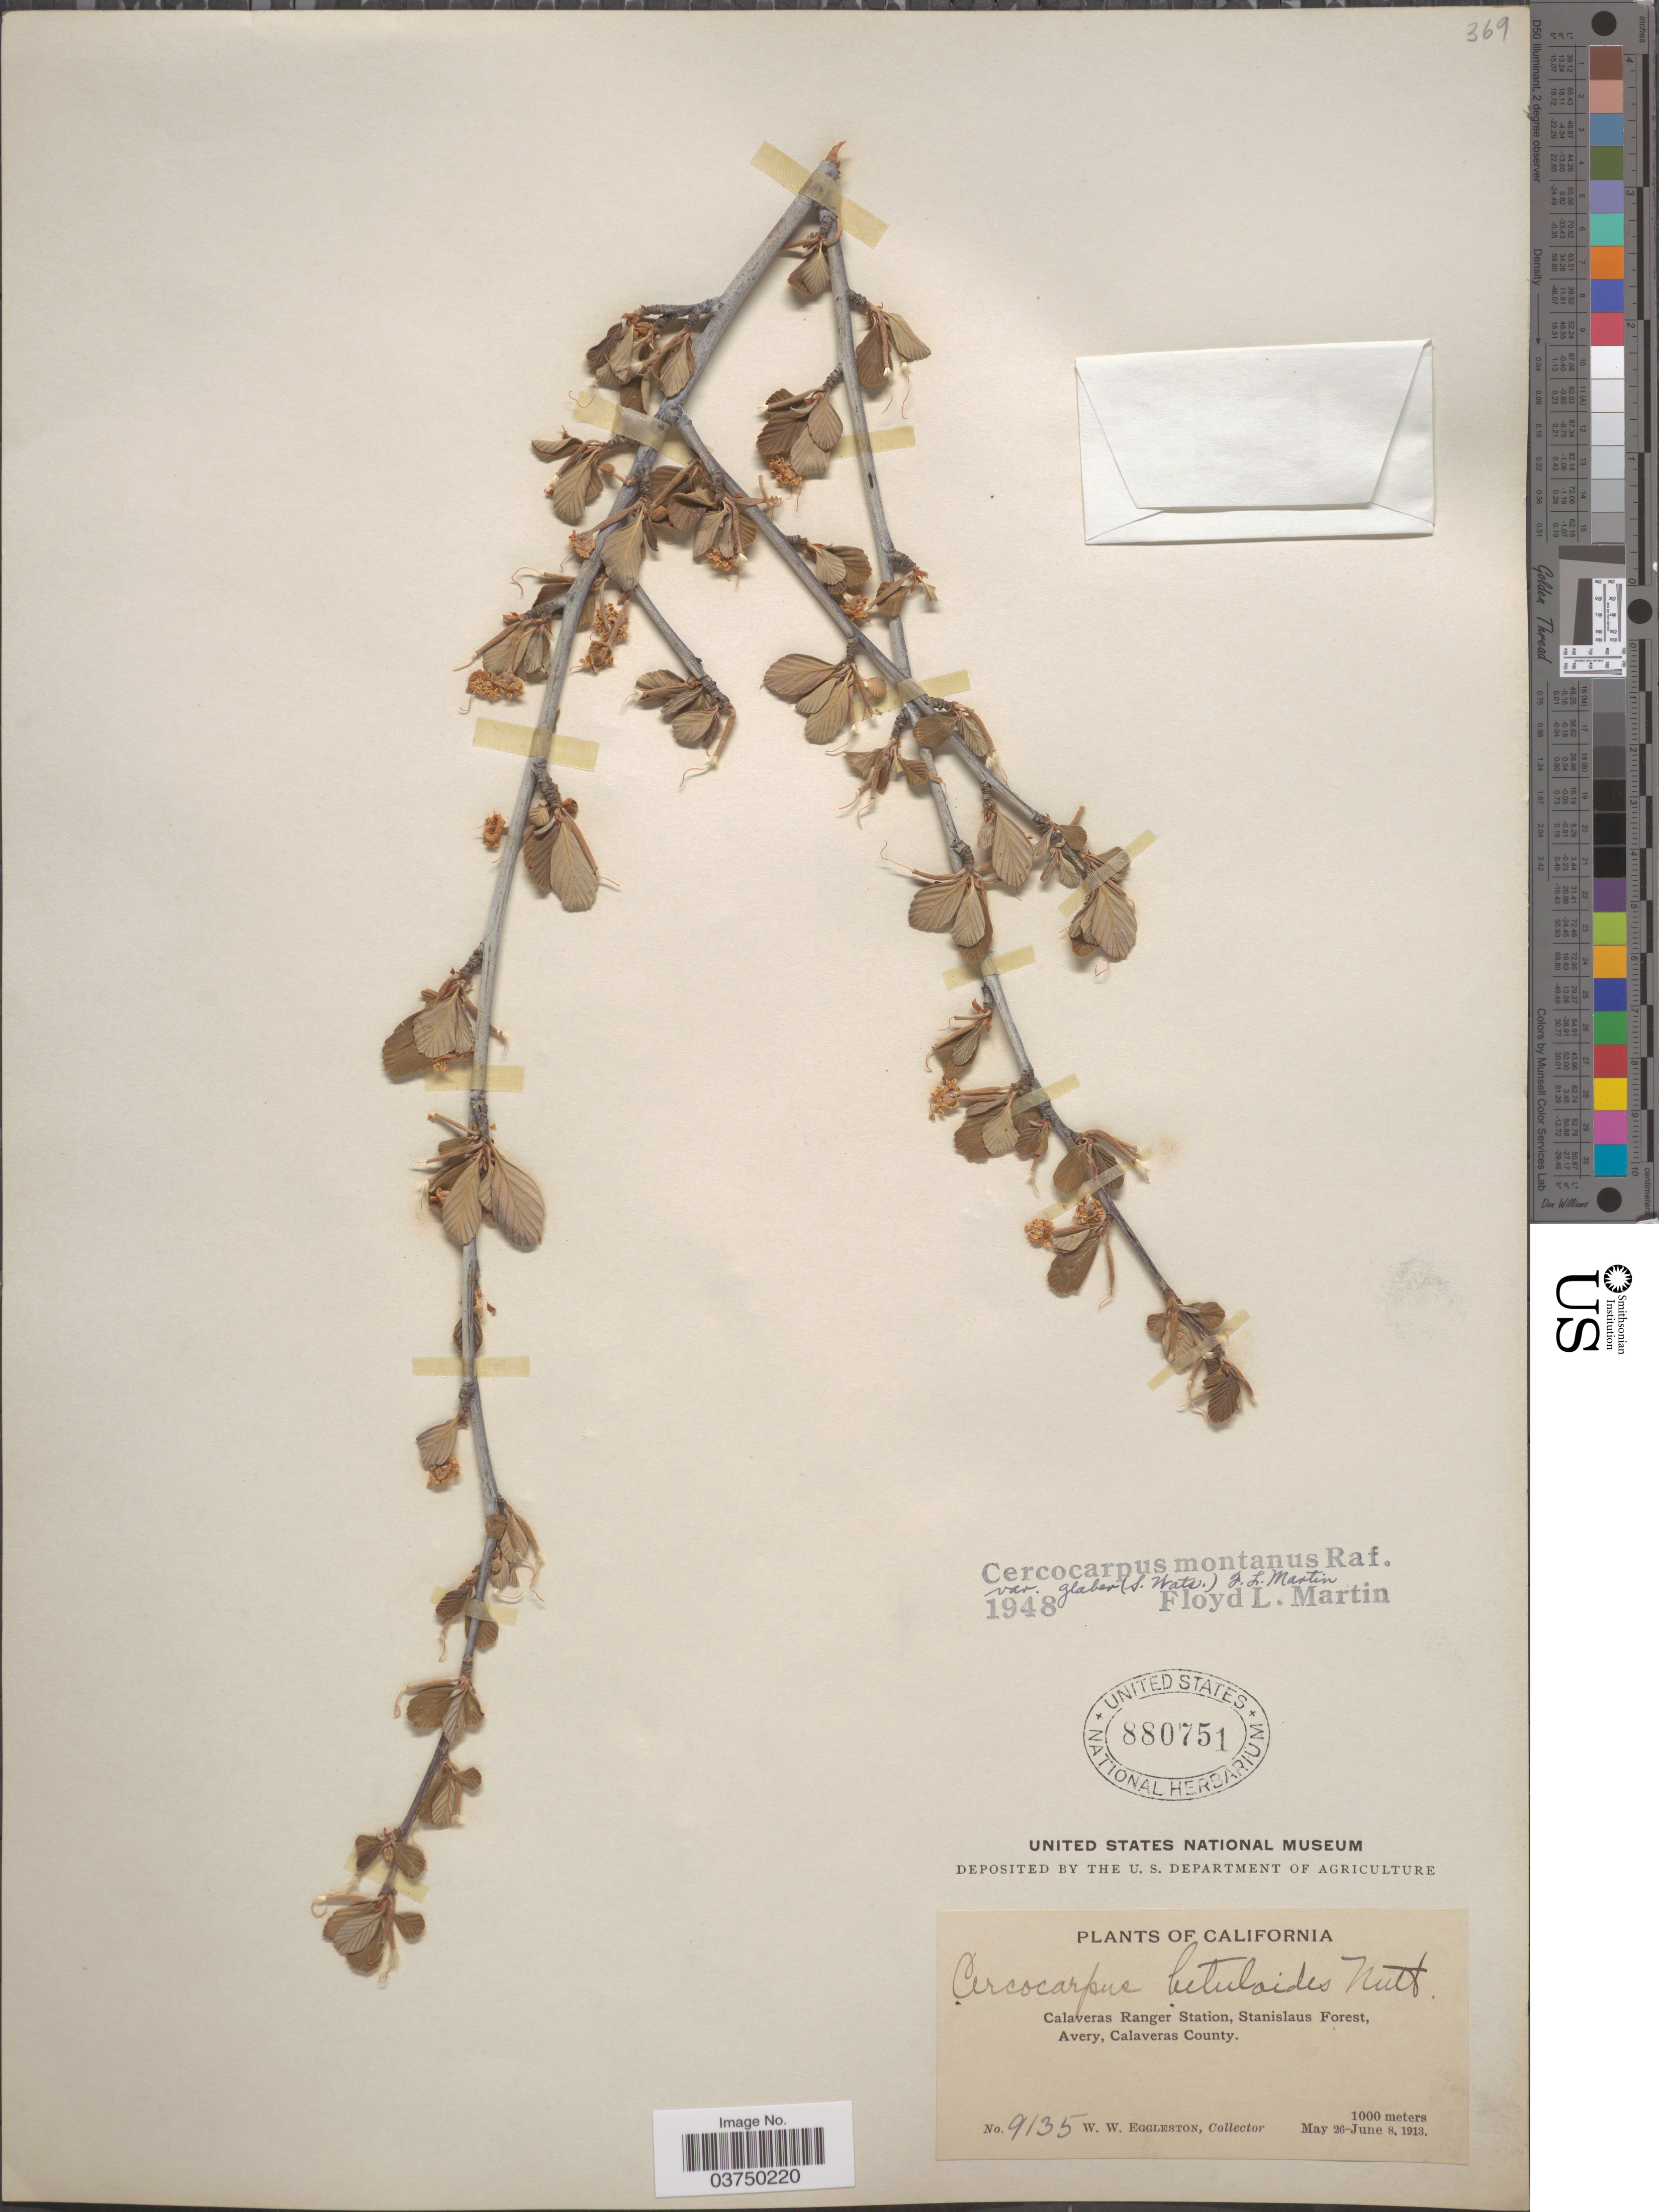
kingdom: Plantae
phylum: Tracheophyta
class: Magnoliopsida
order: Rosales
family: Rosaceae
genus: Cercocarpus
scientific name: Cercocarpus montanus var. glaber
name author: (S. Watson) F.L. Martin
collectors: W. W. Eggleston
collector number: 9135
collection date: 1913-05-26/1913-06-08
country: United States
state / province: California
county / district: Calaveras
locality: Calaveras Ranger Station, Stanislaus Forest, Avery, Calaveras County.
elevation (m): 1000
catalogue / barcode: US 880751